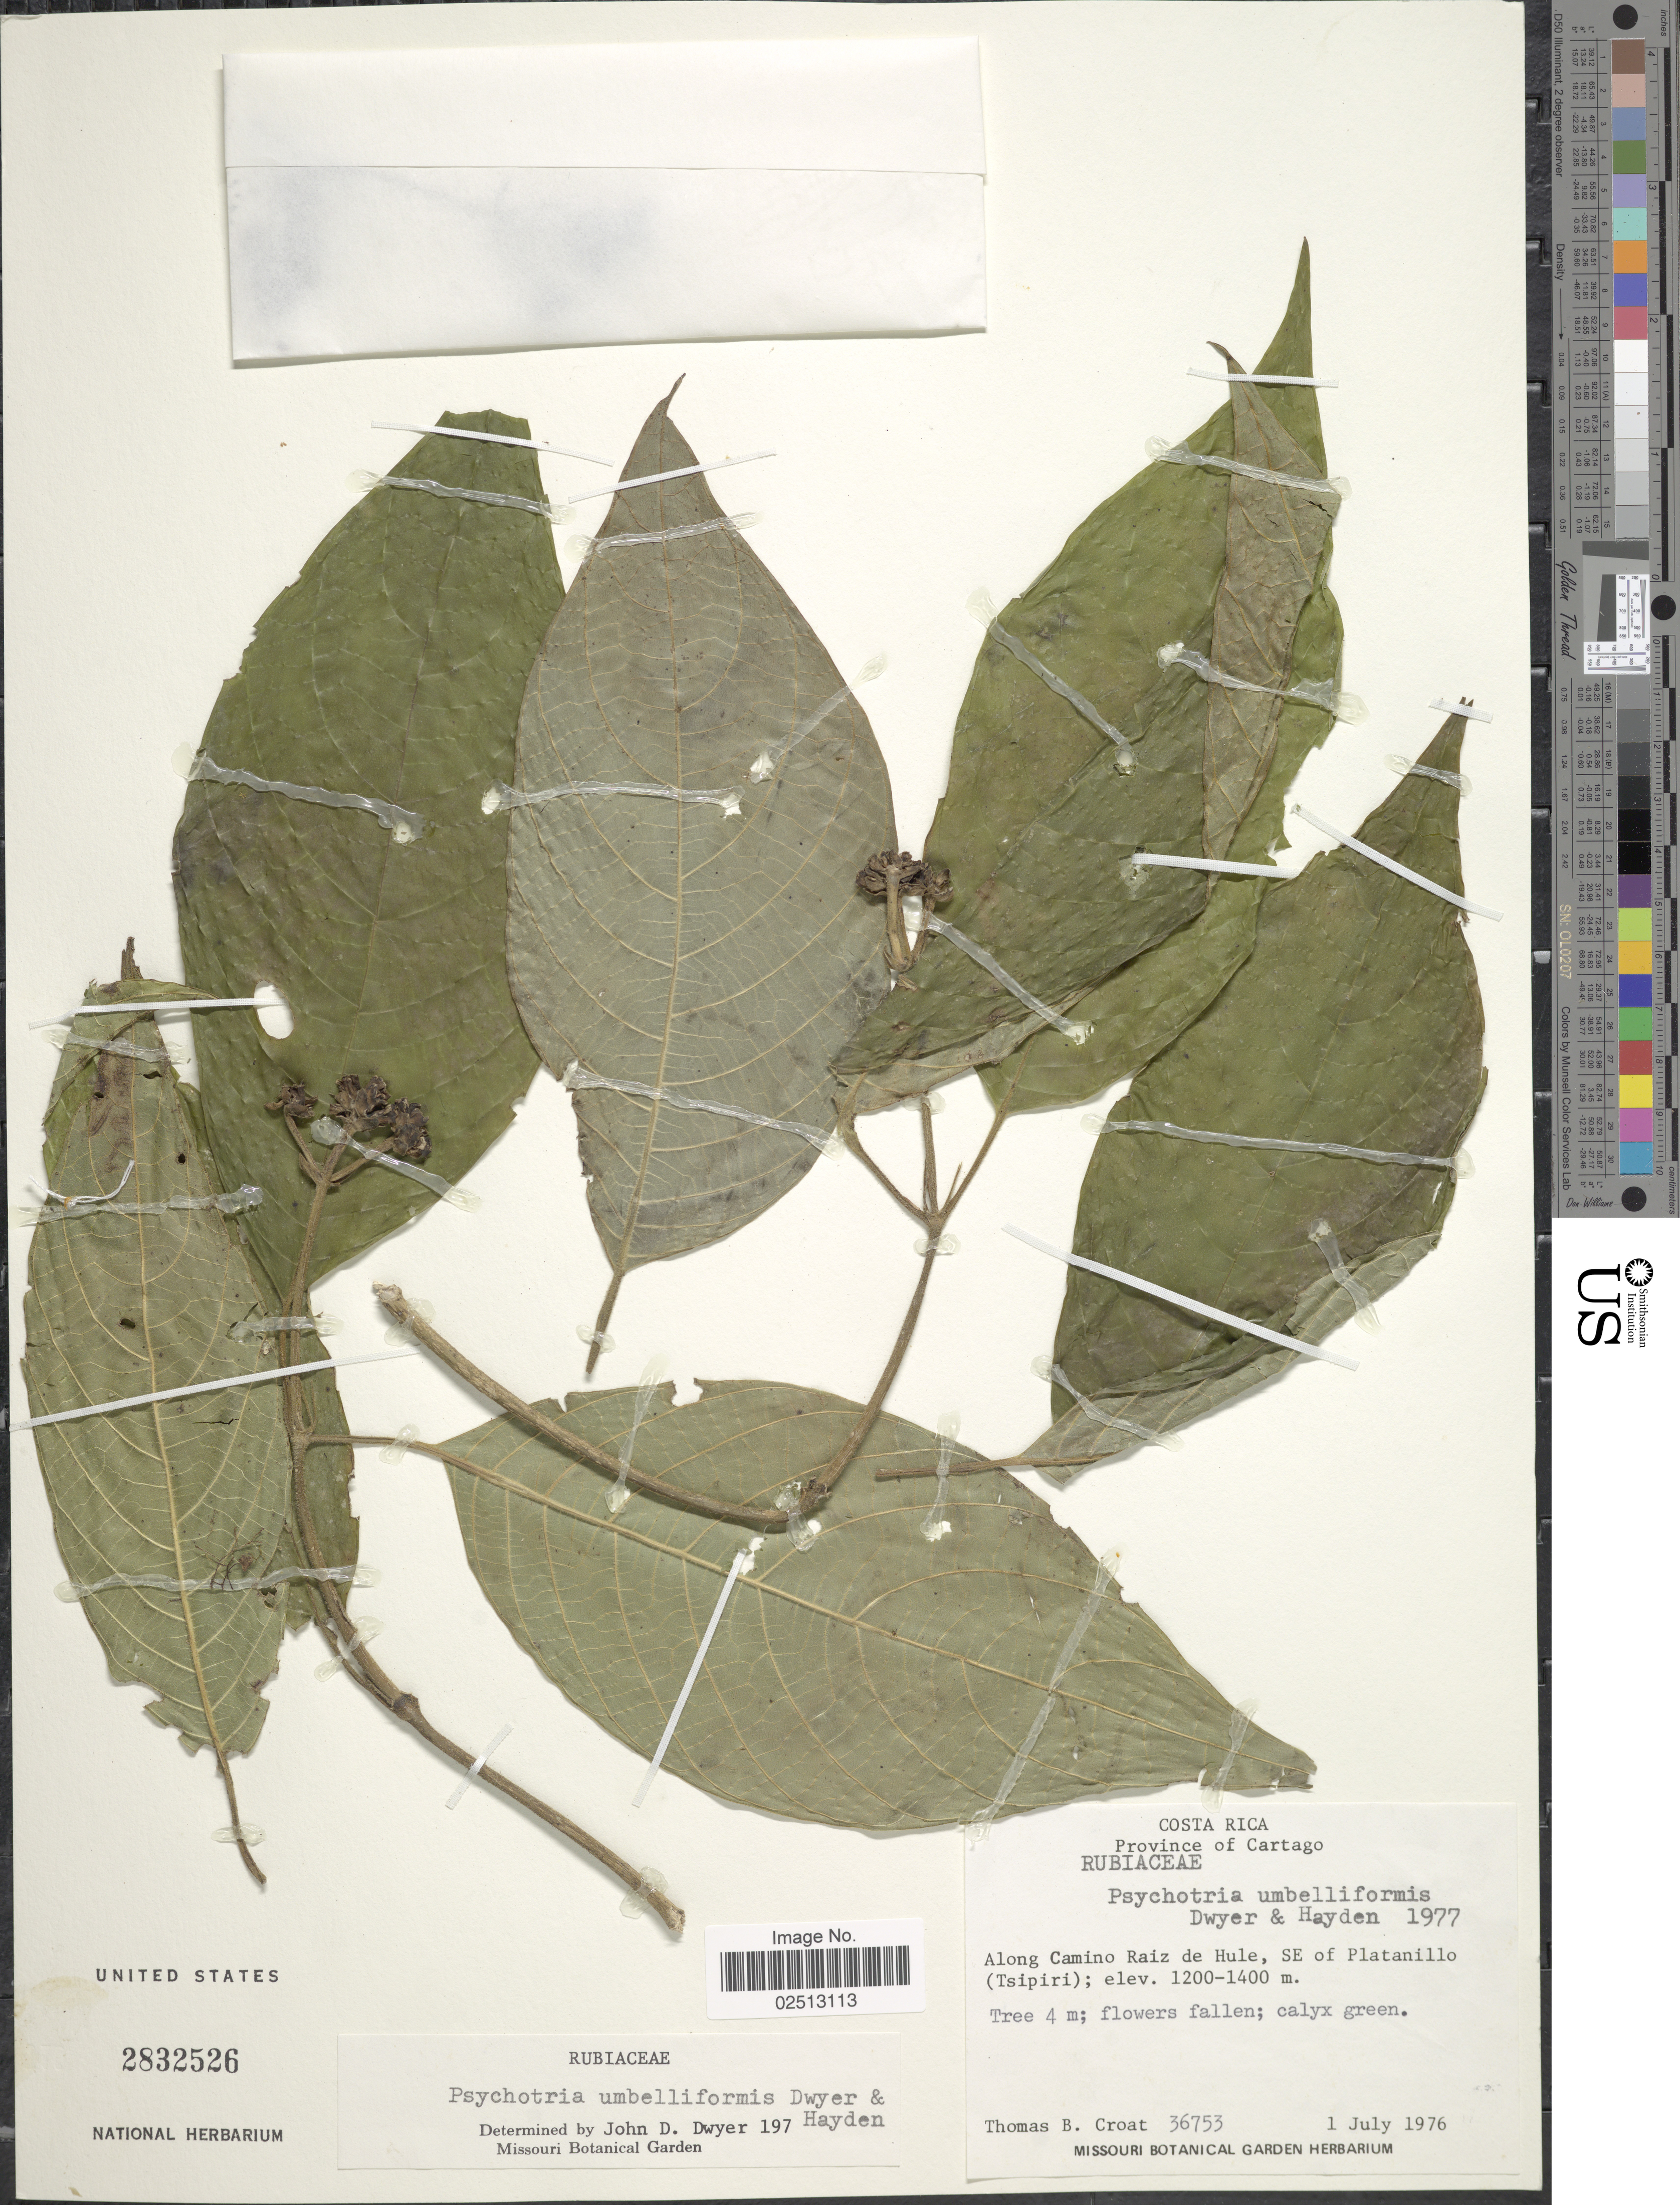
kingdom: Plantae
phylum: Tracheophyta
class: Magnoliopsida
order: Gentianales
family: Rubiaceae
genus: Psychotria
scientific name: Psychotria umbelliformis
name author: Dwyer & M.V. Hayden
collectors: T. B. Croat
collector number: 36753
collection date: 1976-07-01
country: Costa Rica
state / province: Cartago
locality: Province of Cartago. Along Camino Raiz de Hule, SE of Platanillo (Tsipiri).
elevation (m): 1200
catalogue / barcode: US 2832526